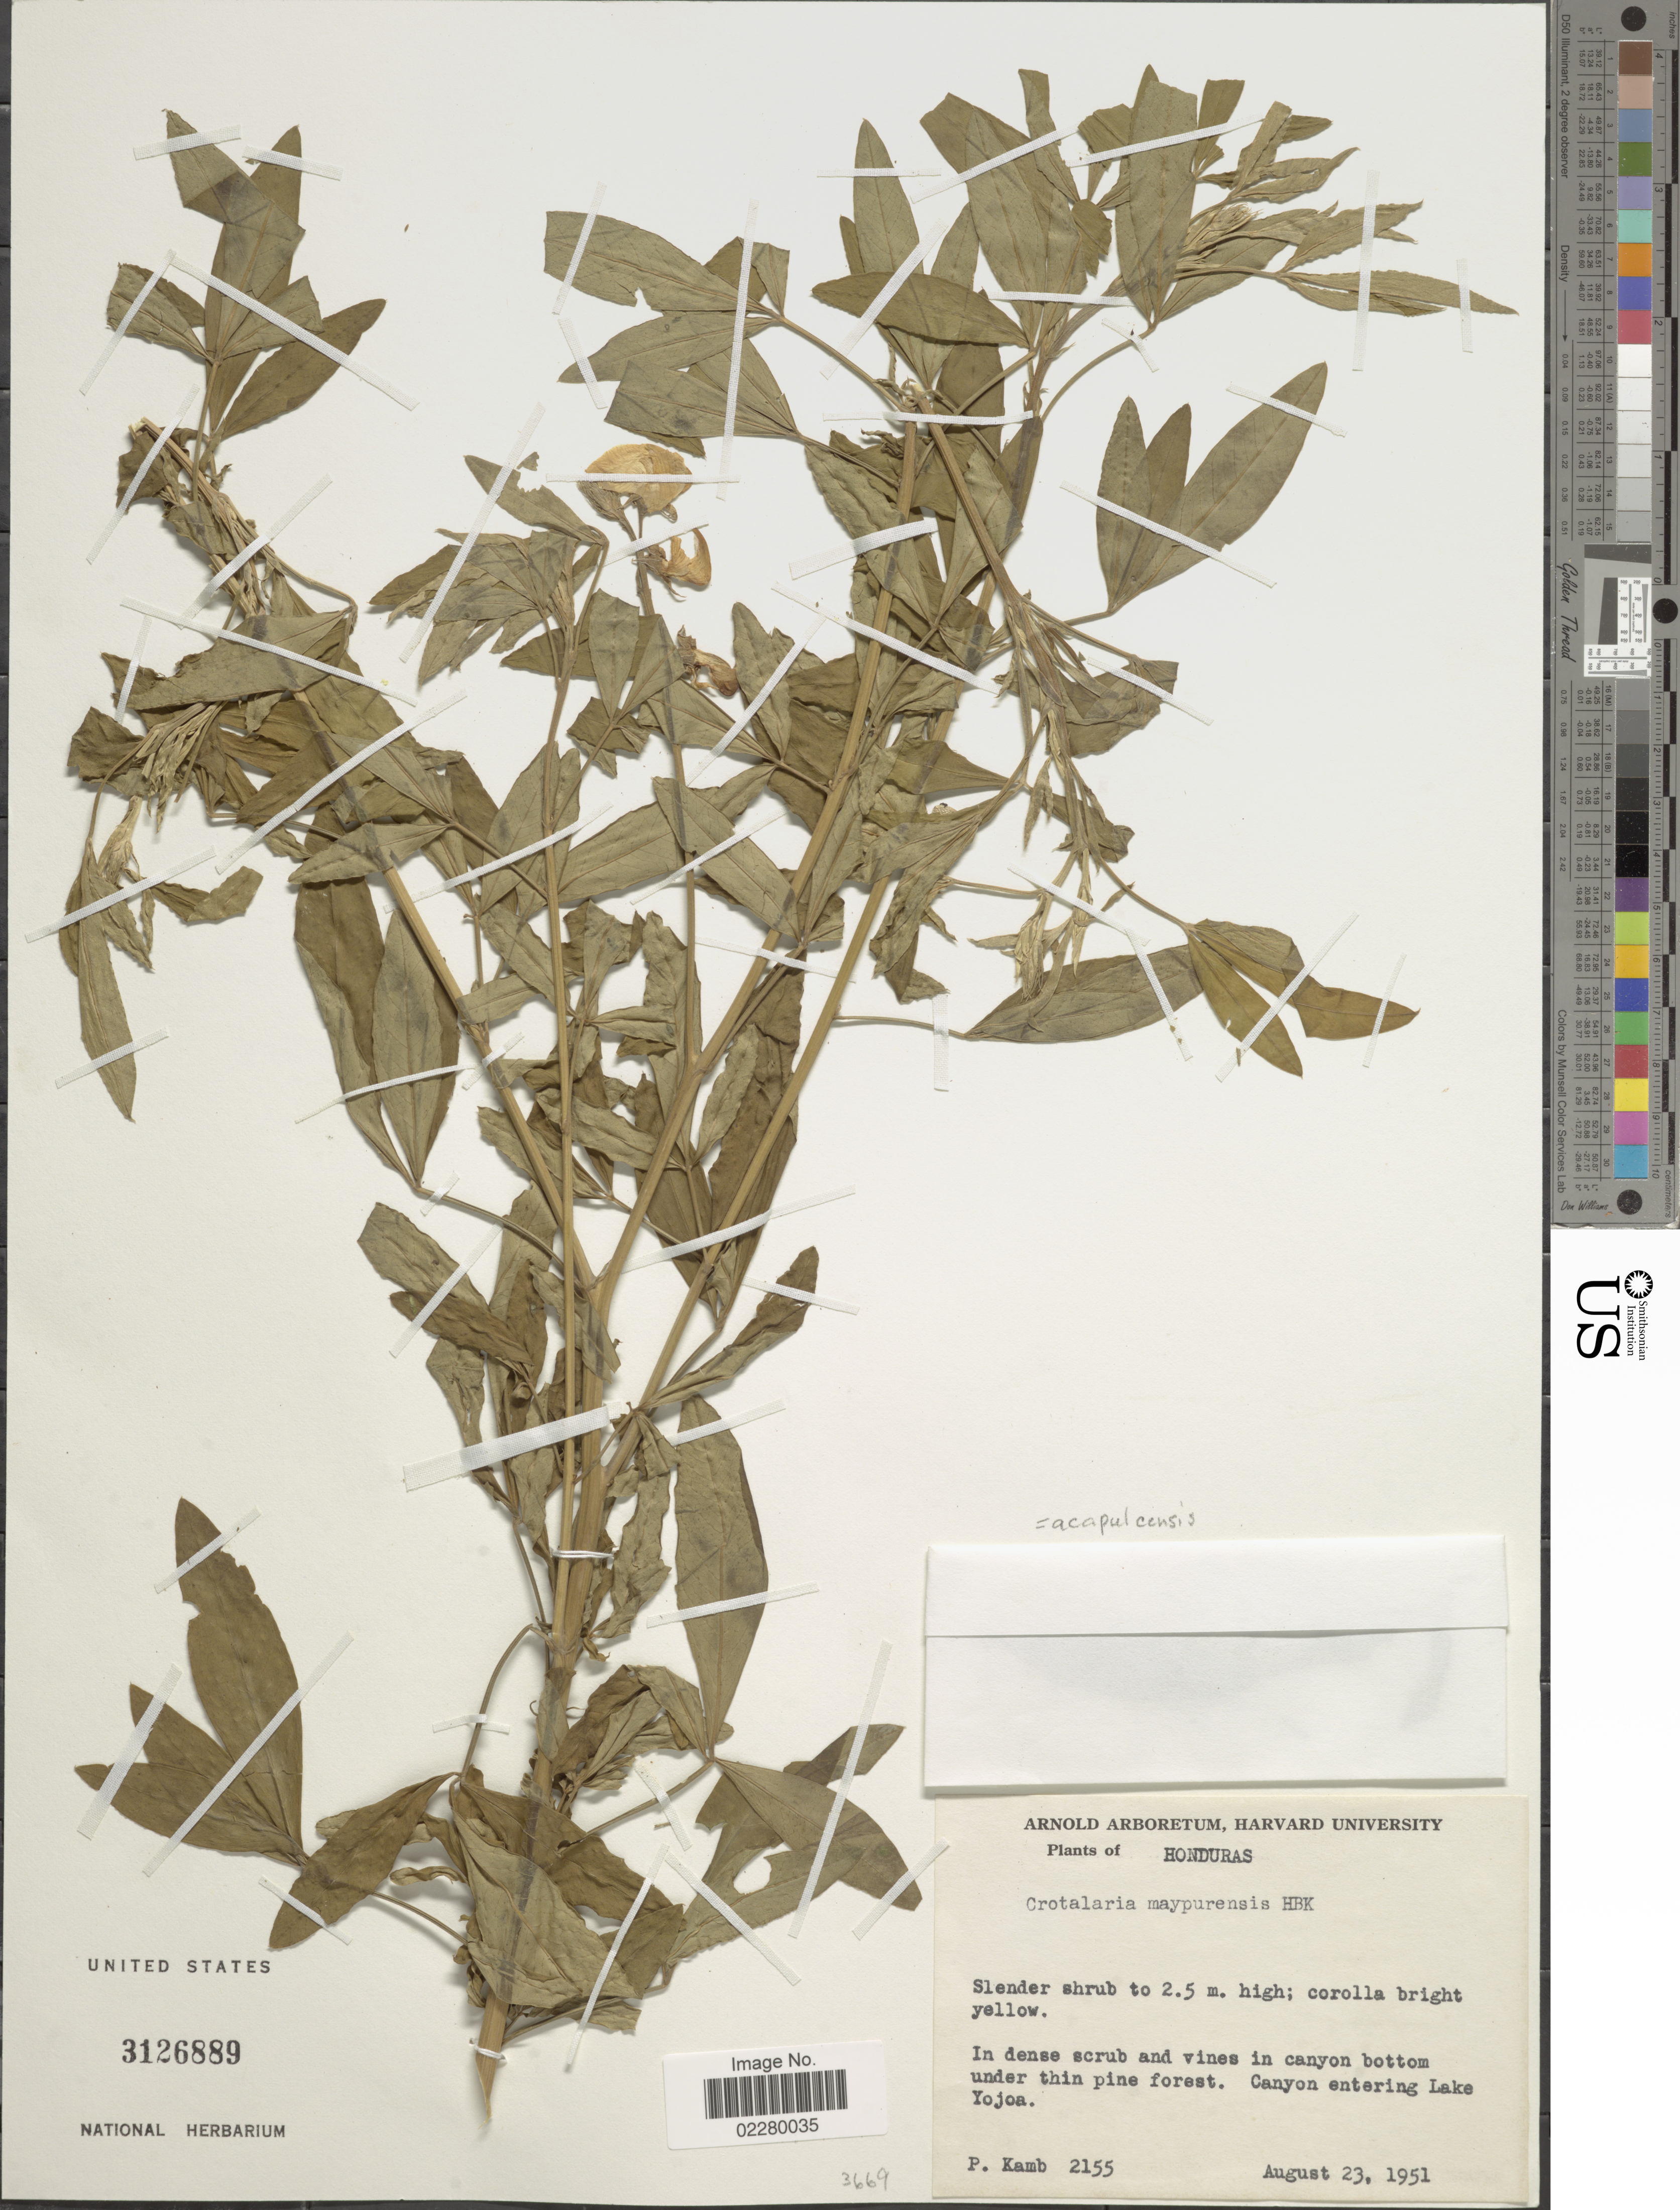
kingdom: Plantae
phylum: Tracheophyta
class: Magnoliopsida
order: Fabales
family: Fabaceae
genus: Crotalaria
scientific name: Crotalaria acapulcensis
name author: Hook. & Arn.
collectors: P. Kamb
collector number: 2155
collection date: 1951-08-23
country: Honduras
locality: In dense scrub and vines in canyon bottom under thin pine forest. Canyon entering Lake Yojoa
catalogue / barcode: US 3126889